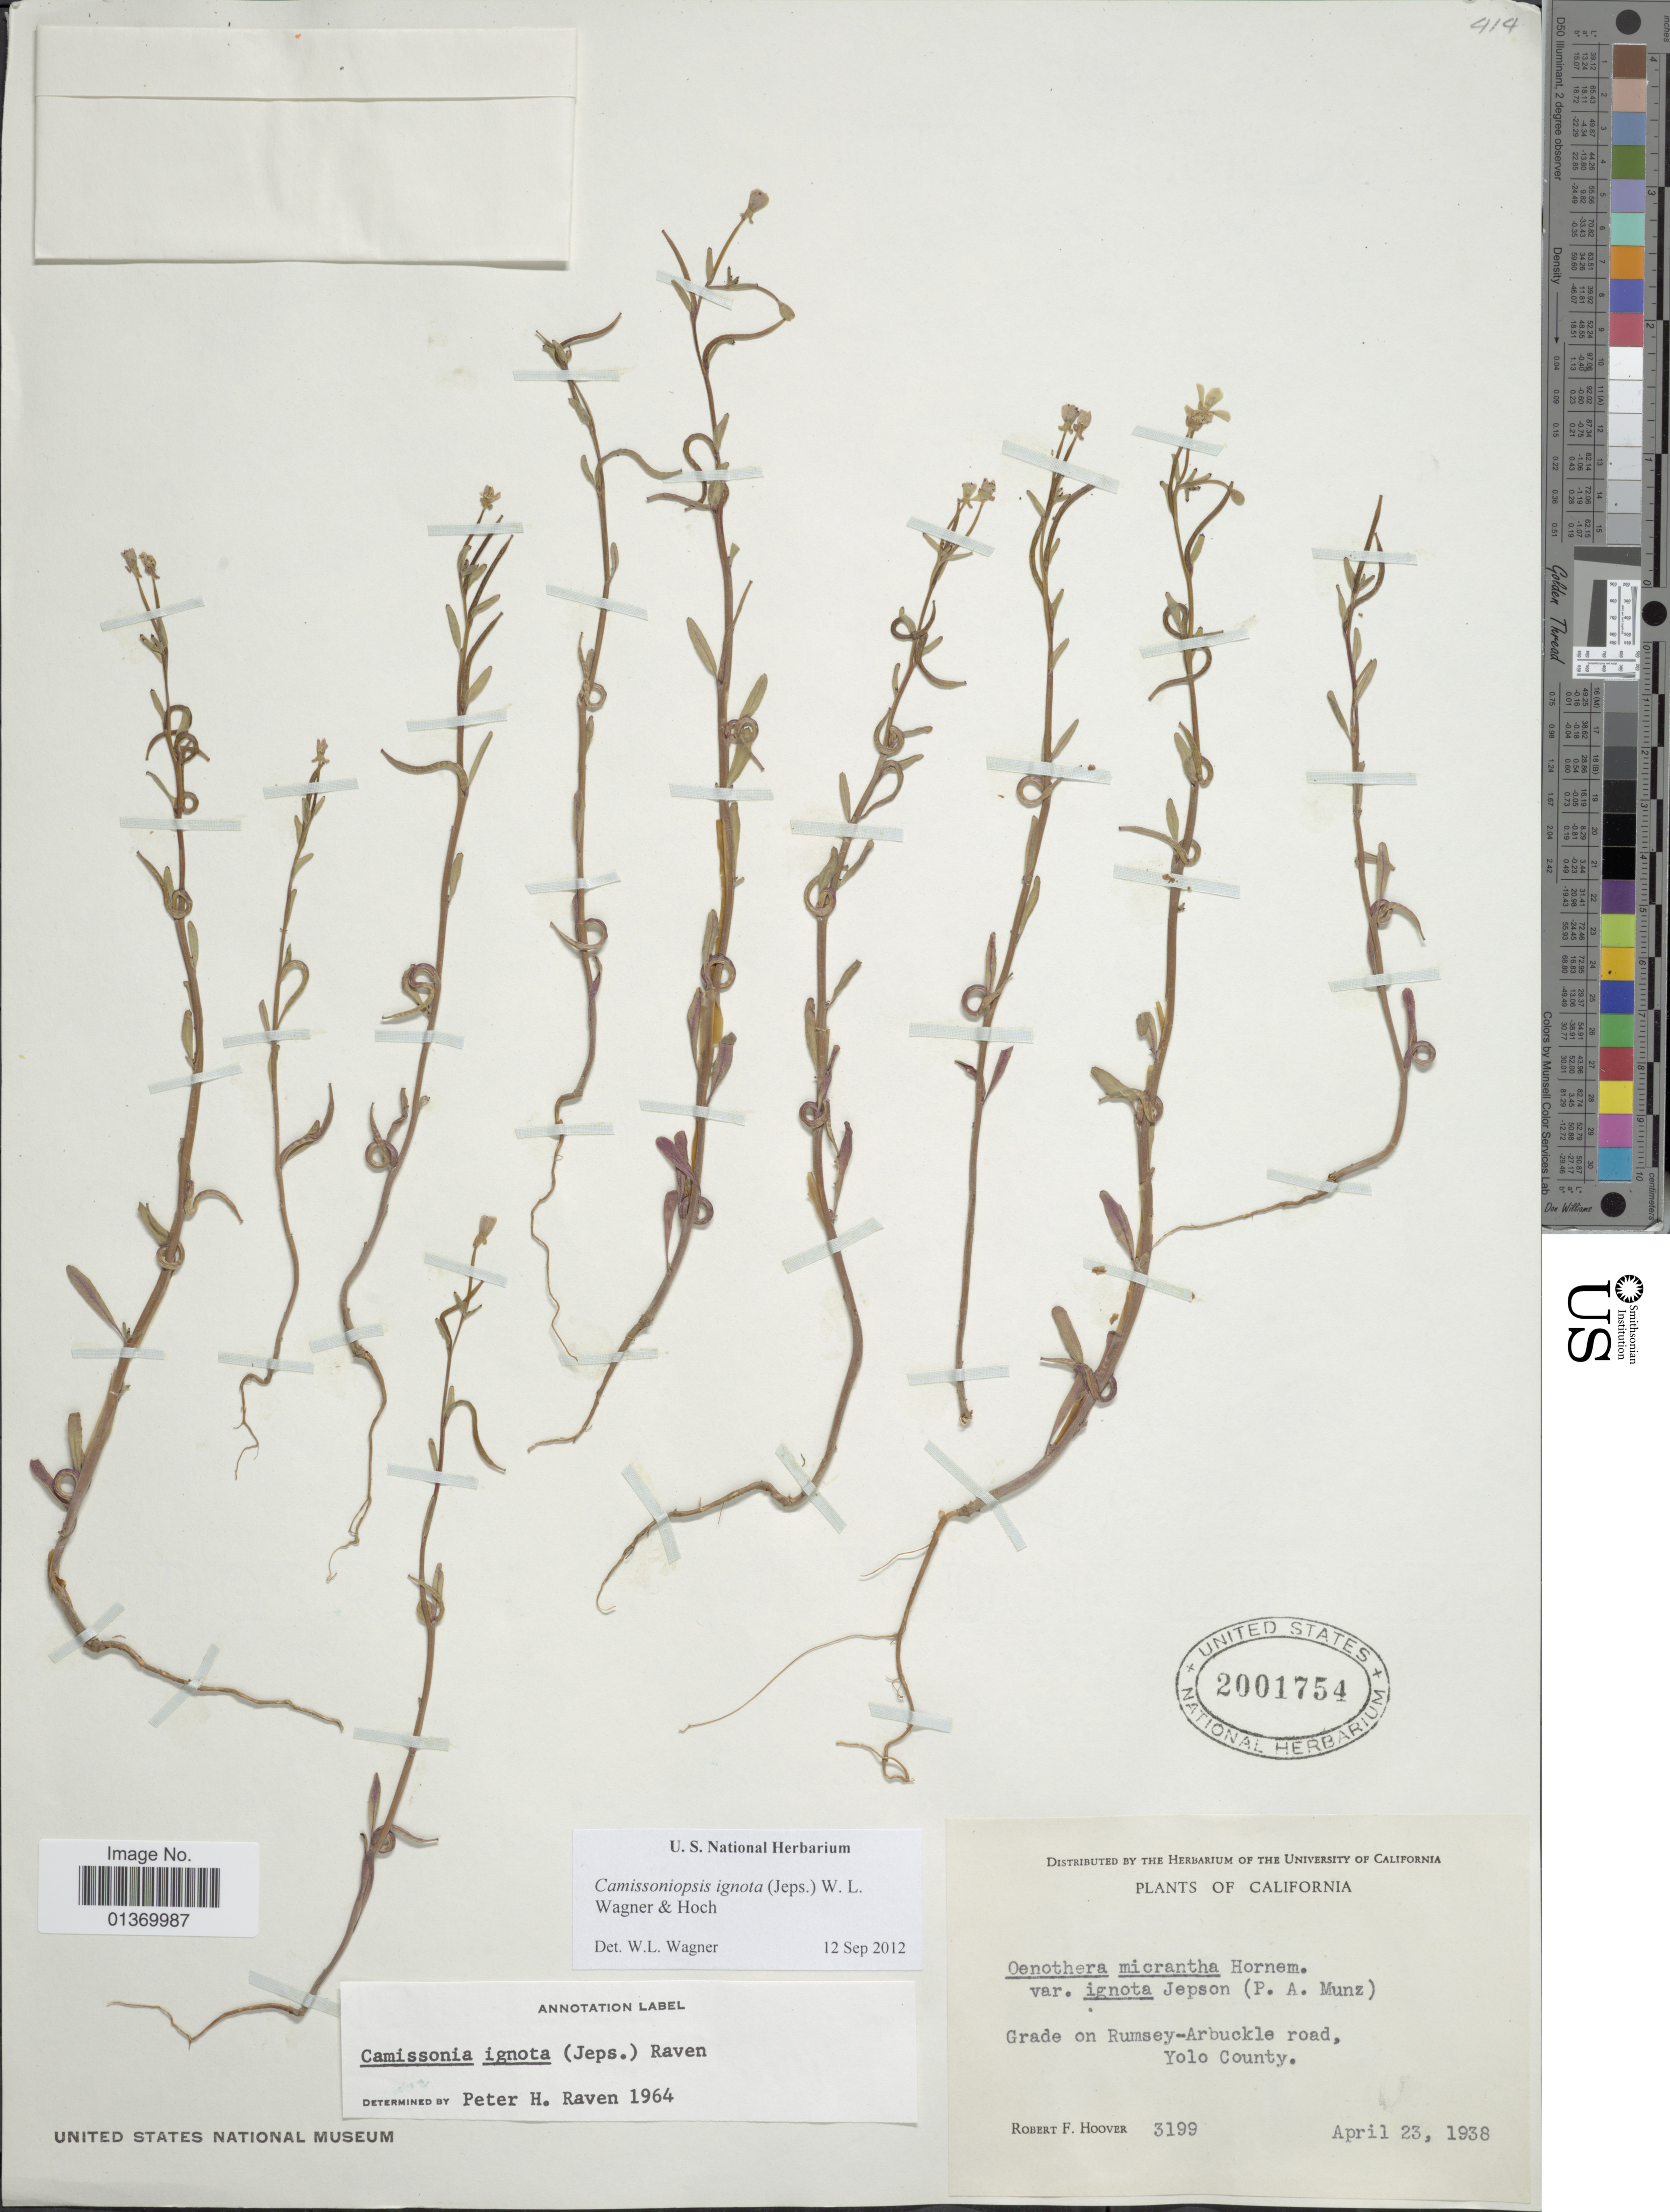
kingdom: Plantae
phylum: Tracheophyta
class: Magnoliopsida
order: Myrtales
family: Onagraceae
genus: Camissoniopsis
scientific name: Camissoniopsis ignota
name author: (Jeps.) W.L. Wagner & Hoch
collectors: R. F. Hoover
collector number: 3199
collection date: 1938-04-23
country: United States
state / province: California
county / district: Yolo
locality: Grade on Rumsey-Arbuckle road, Yolo County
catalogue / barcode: US 2001754